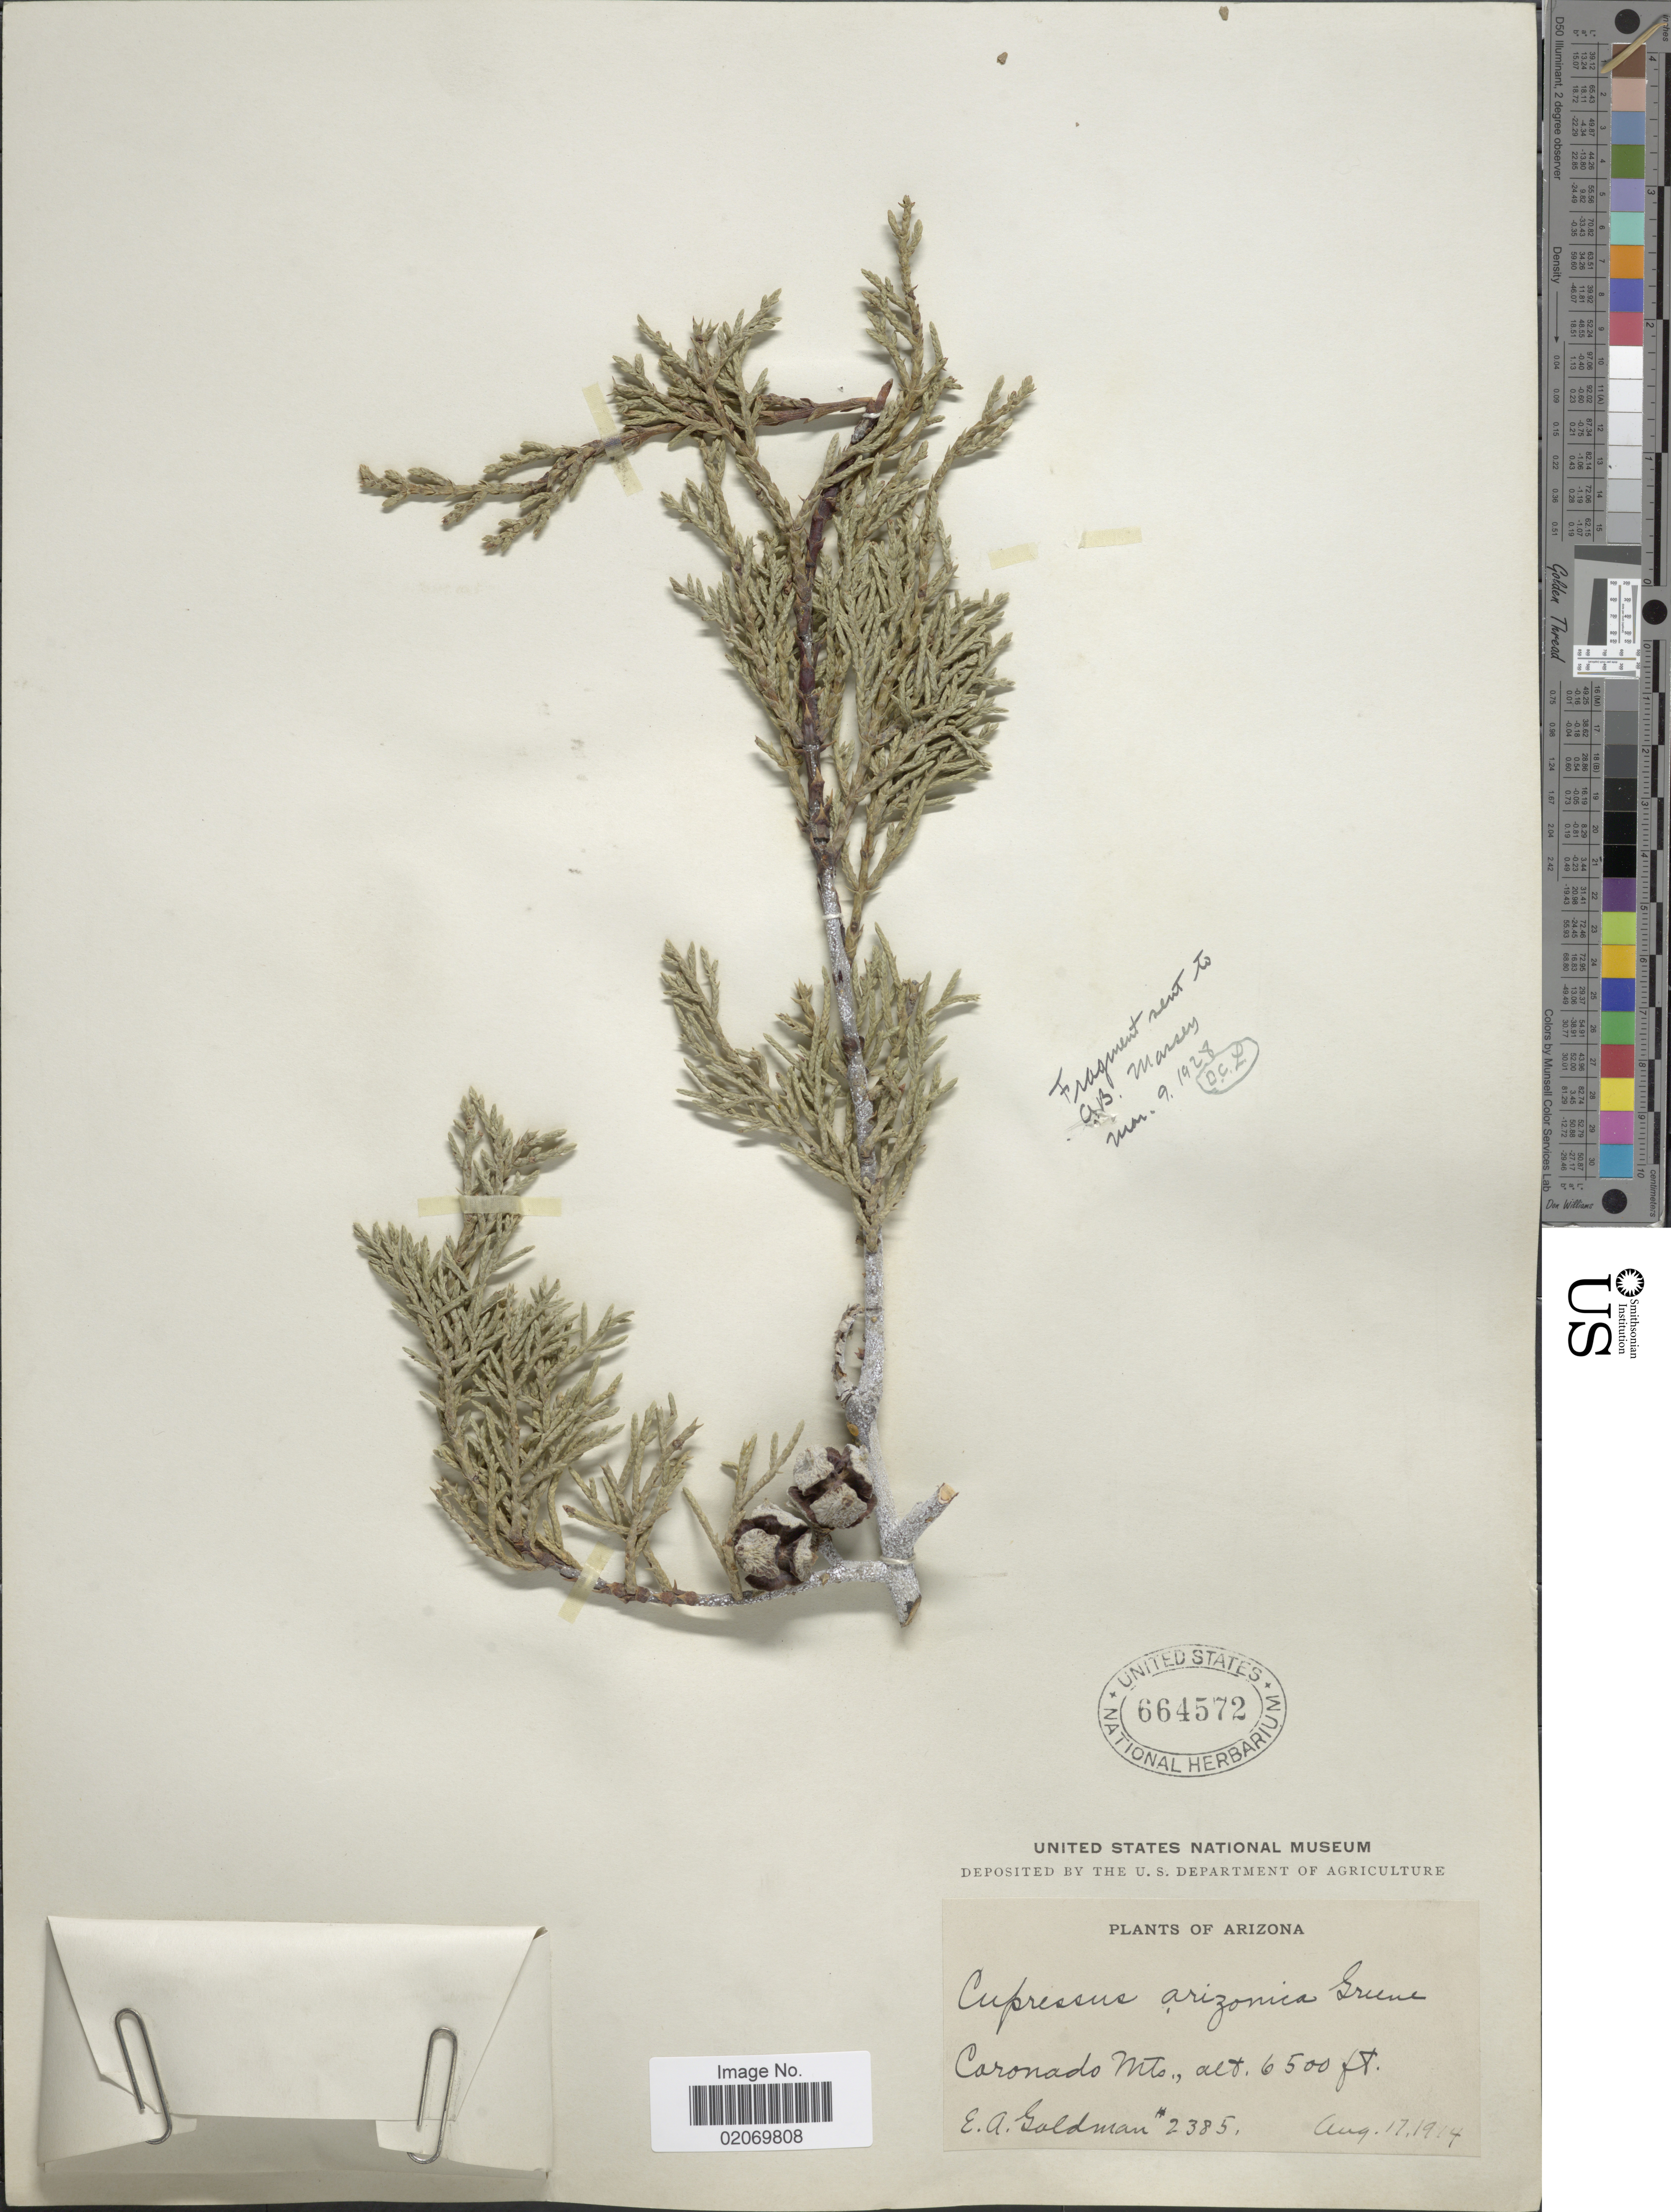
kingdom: Plantae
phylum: Tracheophyta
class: Pinopsida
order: Pinales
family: Cupressaceae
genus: Hesperocyparis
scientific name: Hesperocyparis arizonica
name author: (Greene) Bartel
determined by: (US) Smithsonian Institution - National Museum of Natural History - Department of Botany (UNITED STATES)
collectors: E. A. Goldman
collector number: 2385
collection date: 1914-08-17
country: United States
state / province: Arizona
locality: Coronado Mts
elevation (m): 1981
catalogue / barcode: US 664572